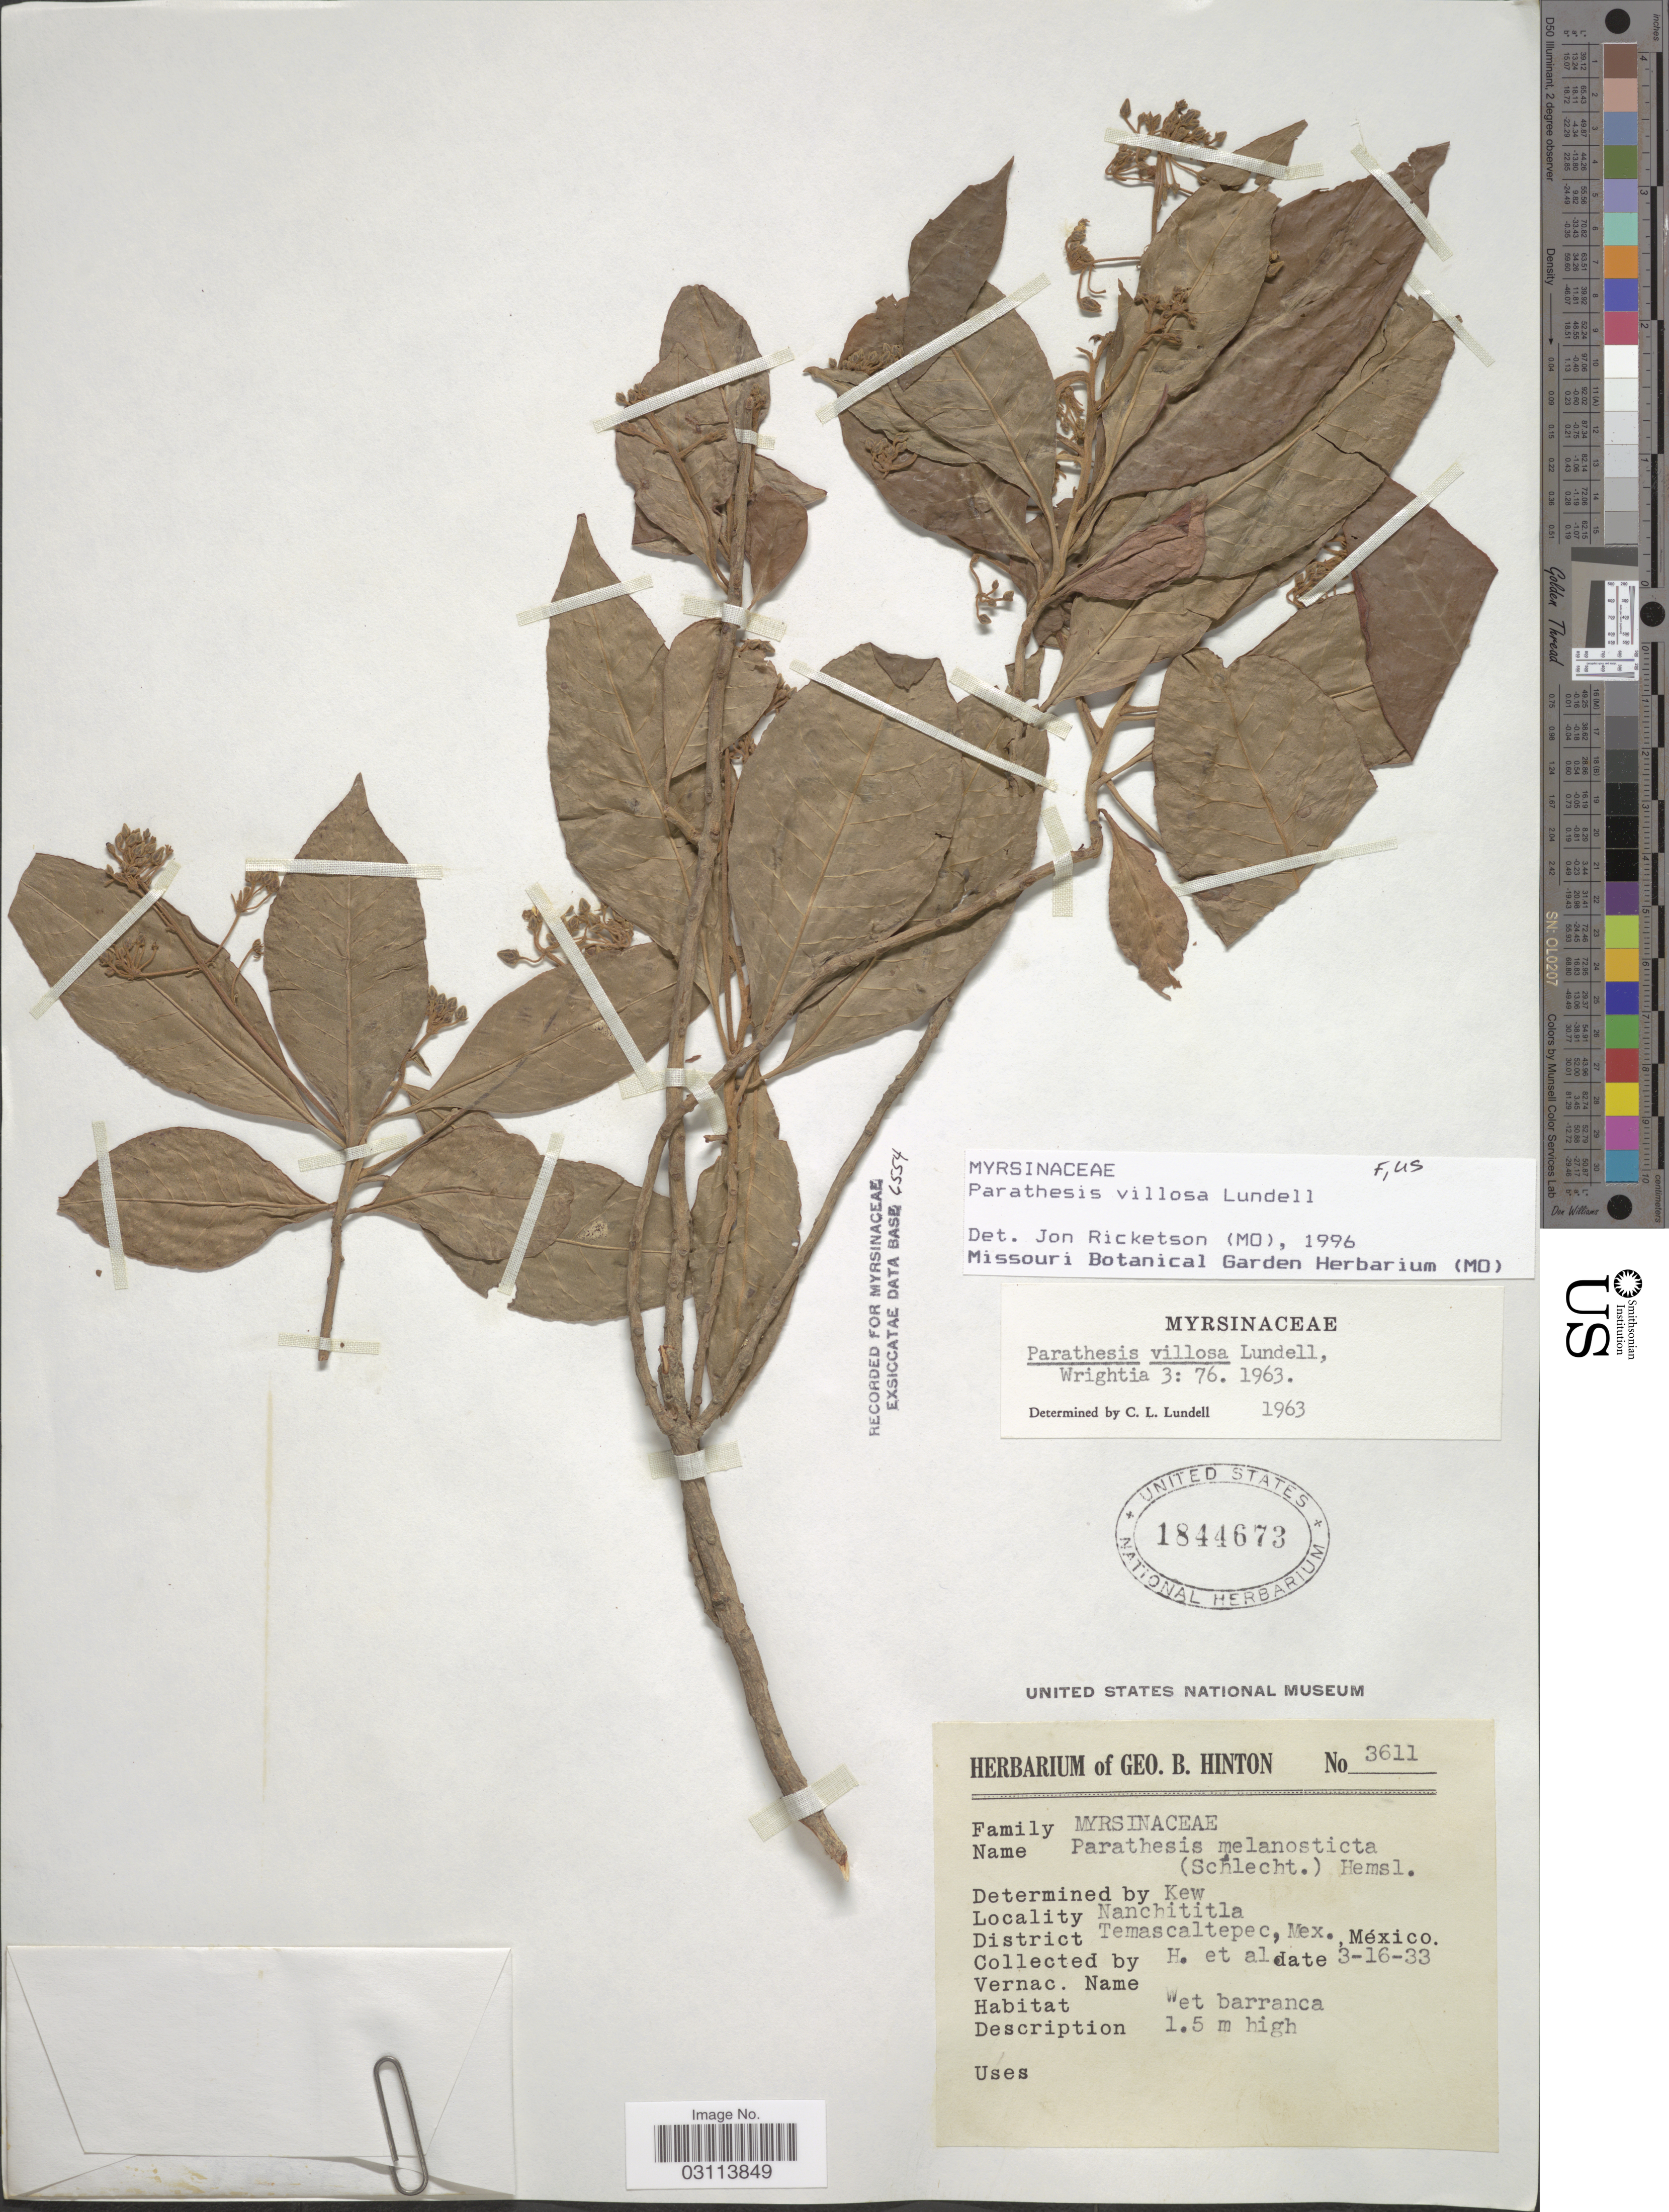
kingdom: Plantae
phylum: Tracheophyta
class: Magnoliopsida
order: Ericales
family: Primulaceae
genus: Parathesis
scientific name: Parathesis villosa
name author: Lundell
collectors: G. B. Hinton & et al.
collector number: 3611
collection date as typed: Transcribed d/m/y: 16/3/33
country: Mexico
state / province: México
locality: Nanchititla, District Temascaltepec.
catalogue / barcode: US 1844673